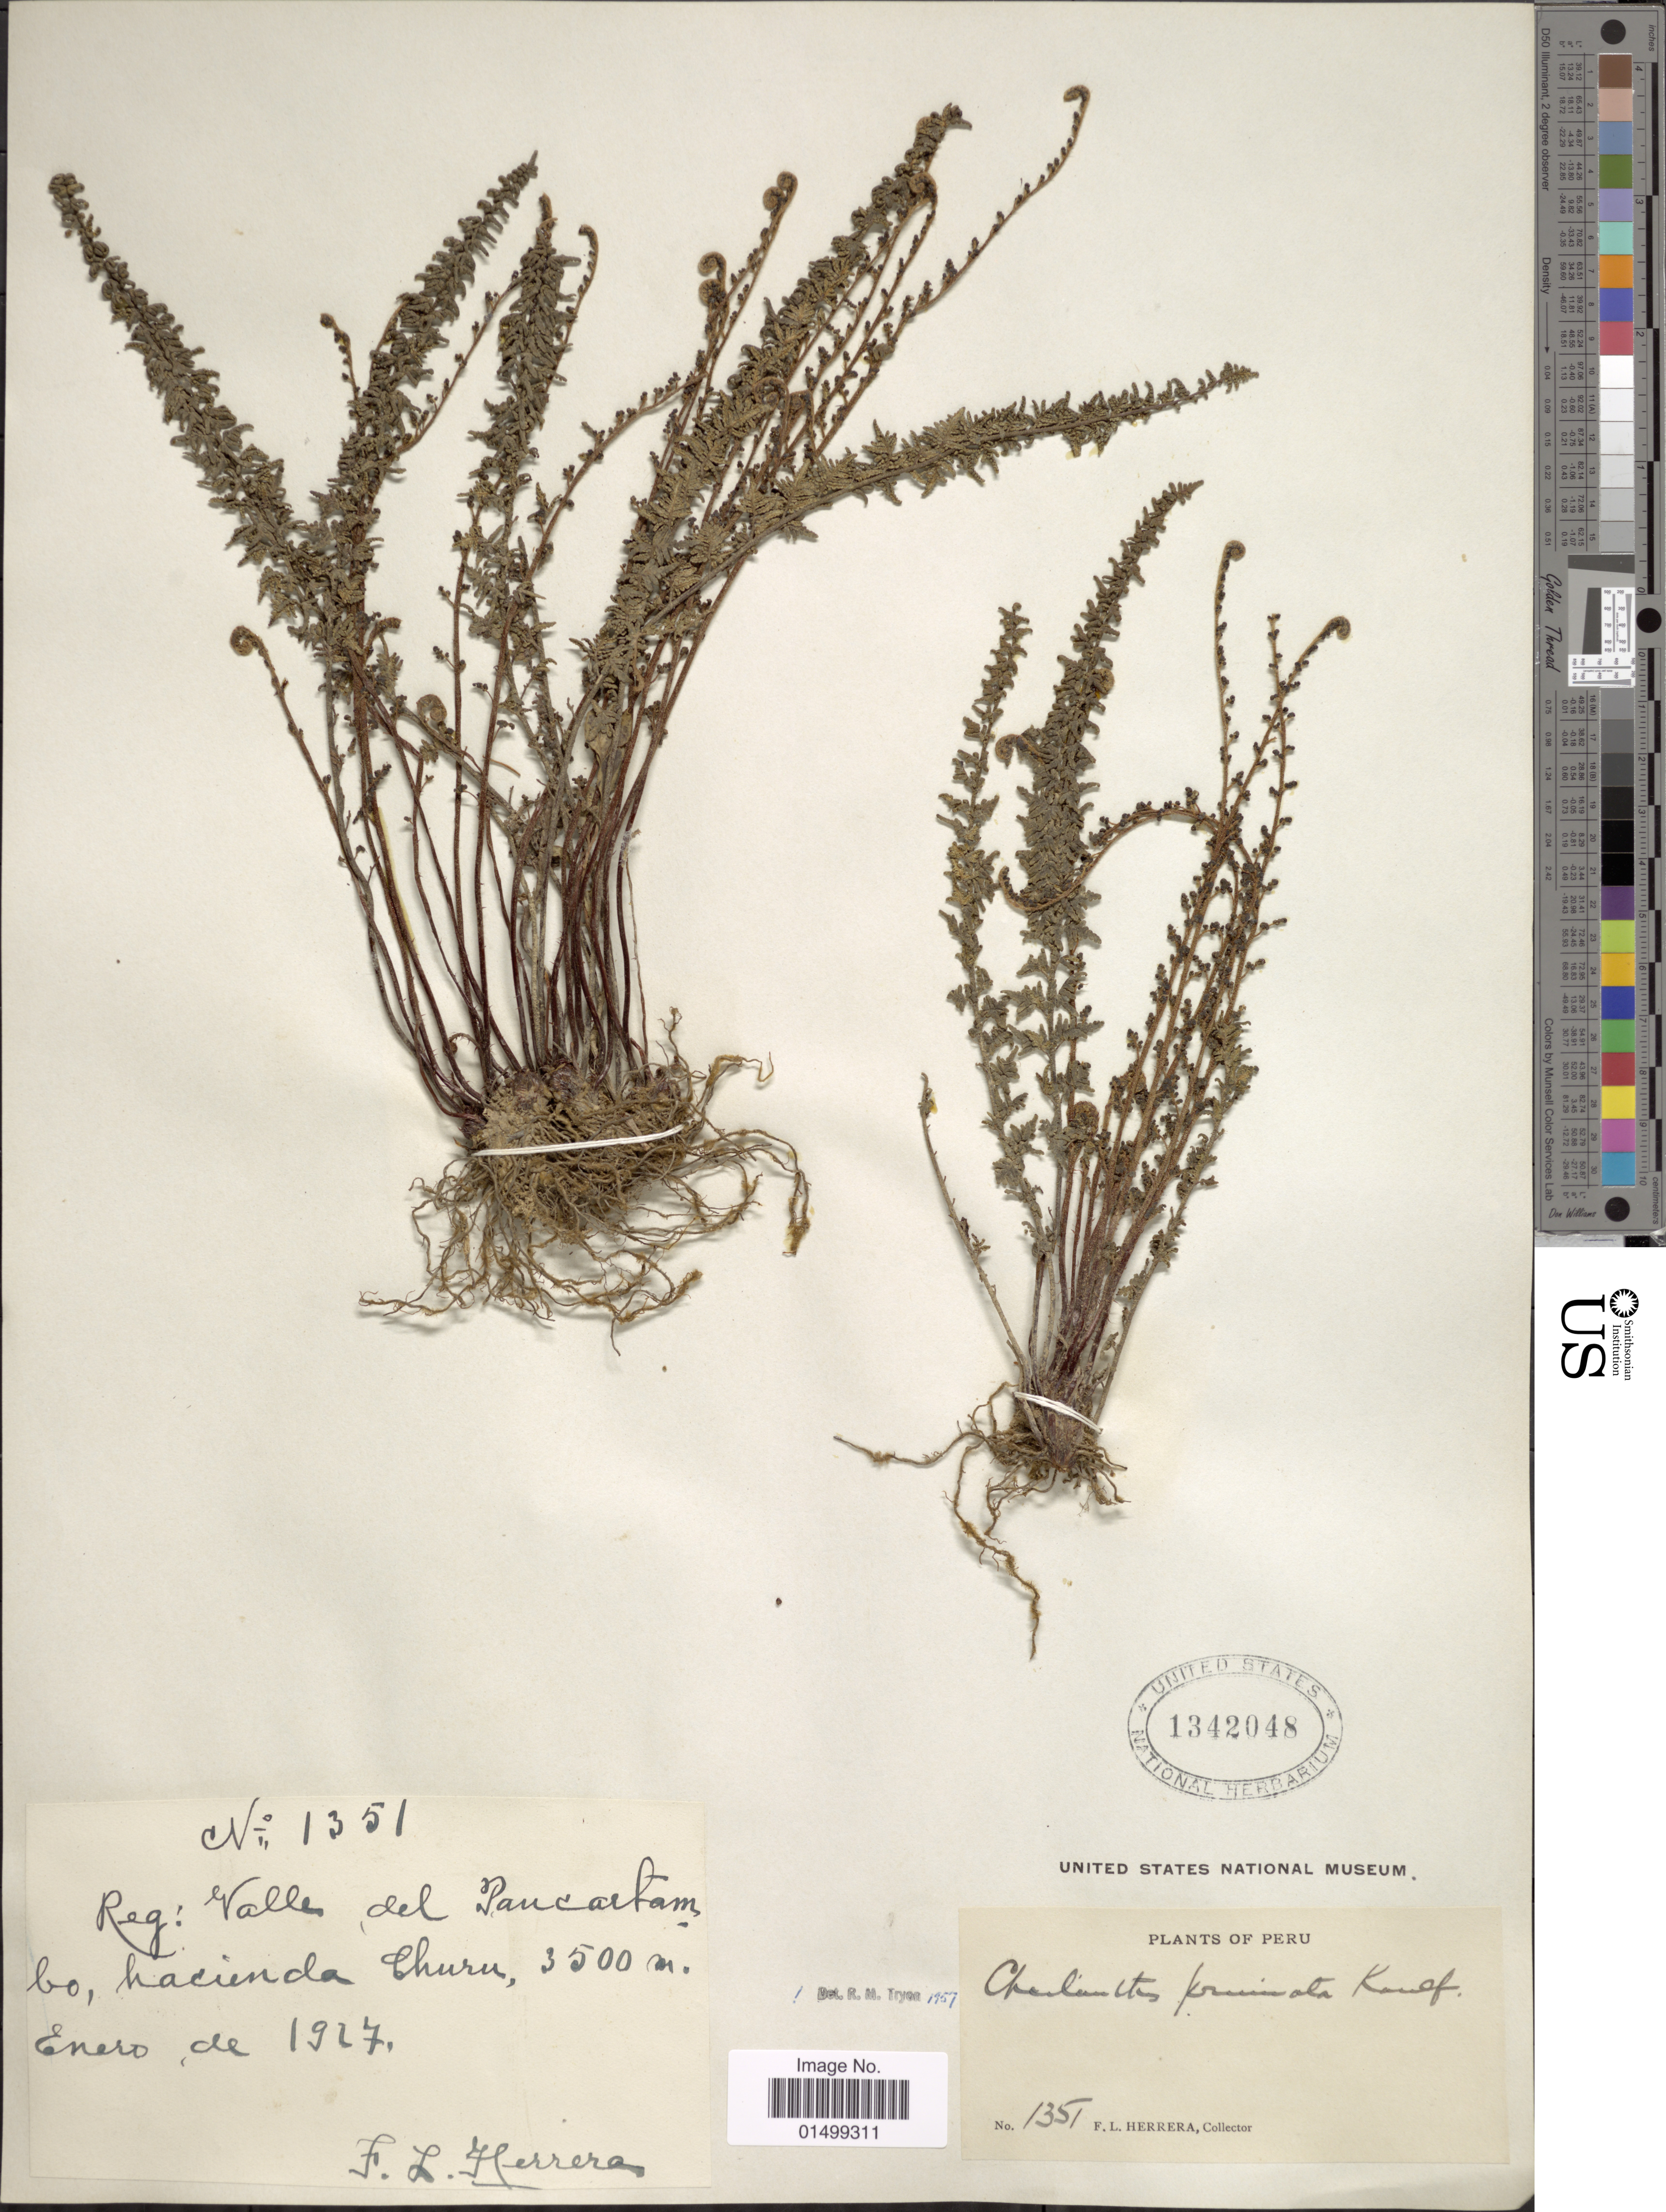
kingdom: Plantae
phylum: Tracheophyta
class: Polypodiopsida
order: Polypodiales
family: Pteridaceae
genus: Cheilanthes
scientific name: Cheilanthes pruinata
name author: Kaulf.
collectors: F. L. Herrera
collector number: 1351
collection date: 1927-01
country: Peru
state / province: Cusco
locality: Valle del Paucartambo, Hacienda Churu.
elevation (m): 3500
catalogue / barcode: US 1342048